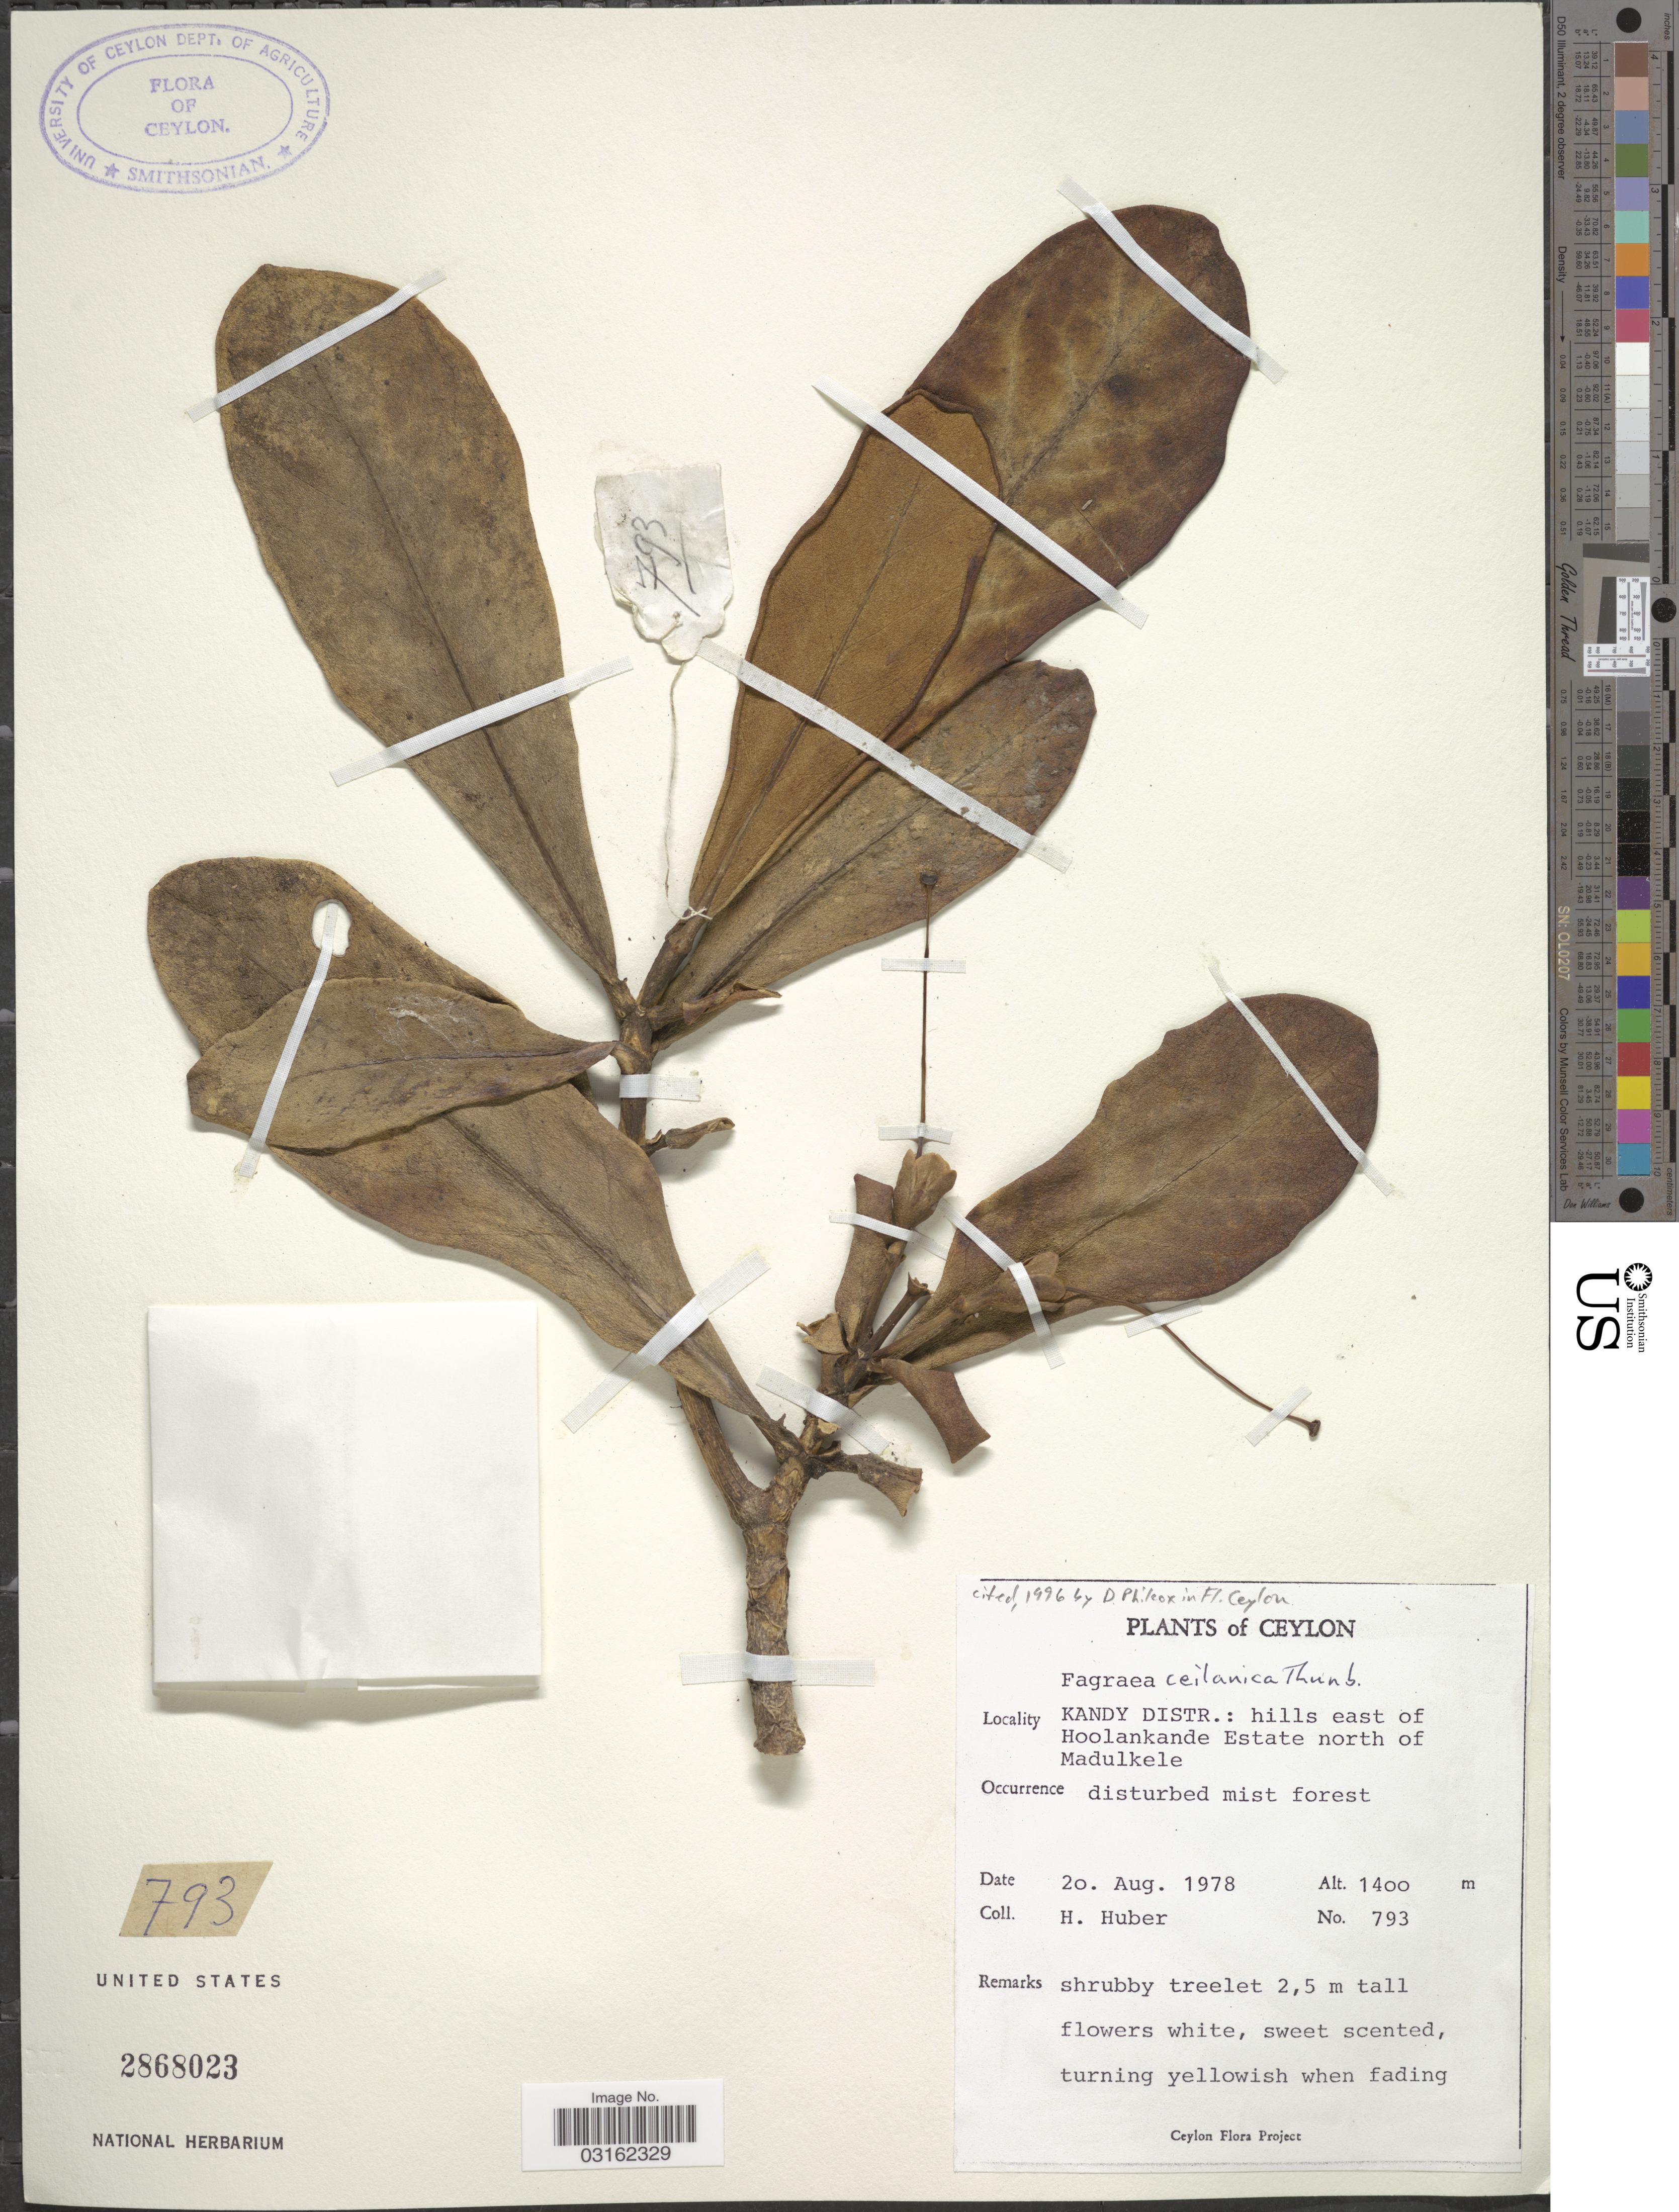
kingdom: Plantae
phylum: Tracheophyta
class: Magnoliopsida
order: Gentianales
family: Gentianaceae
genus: Fagraea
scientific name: Fagraea ceilanica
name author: Thunb.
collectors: H. Huber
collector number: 793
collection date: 1978-08-20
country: Sri Lanka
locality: Ceylon, Kandy Distr.: hills east of Hoolankande Estate north of Madulkele.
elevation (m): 1400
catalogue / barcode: US 2868023